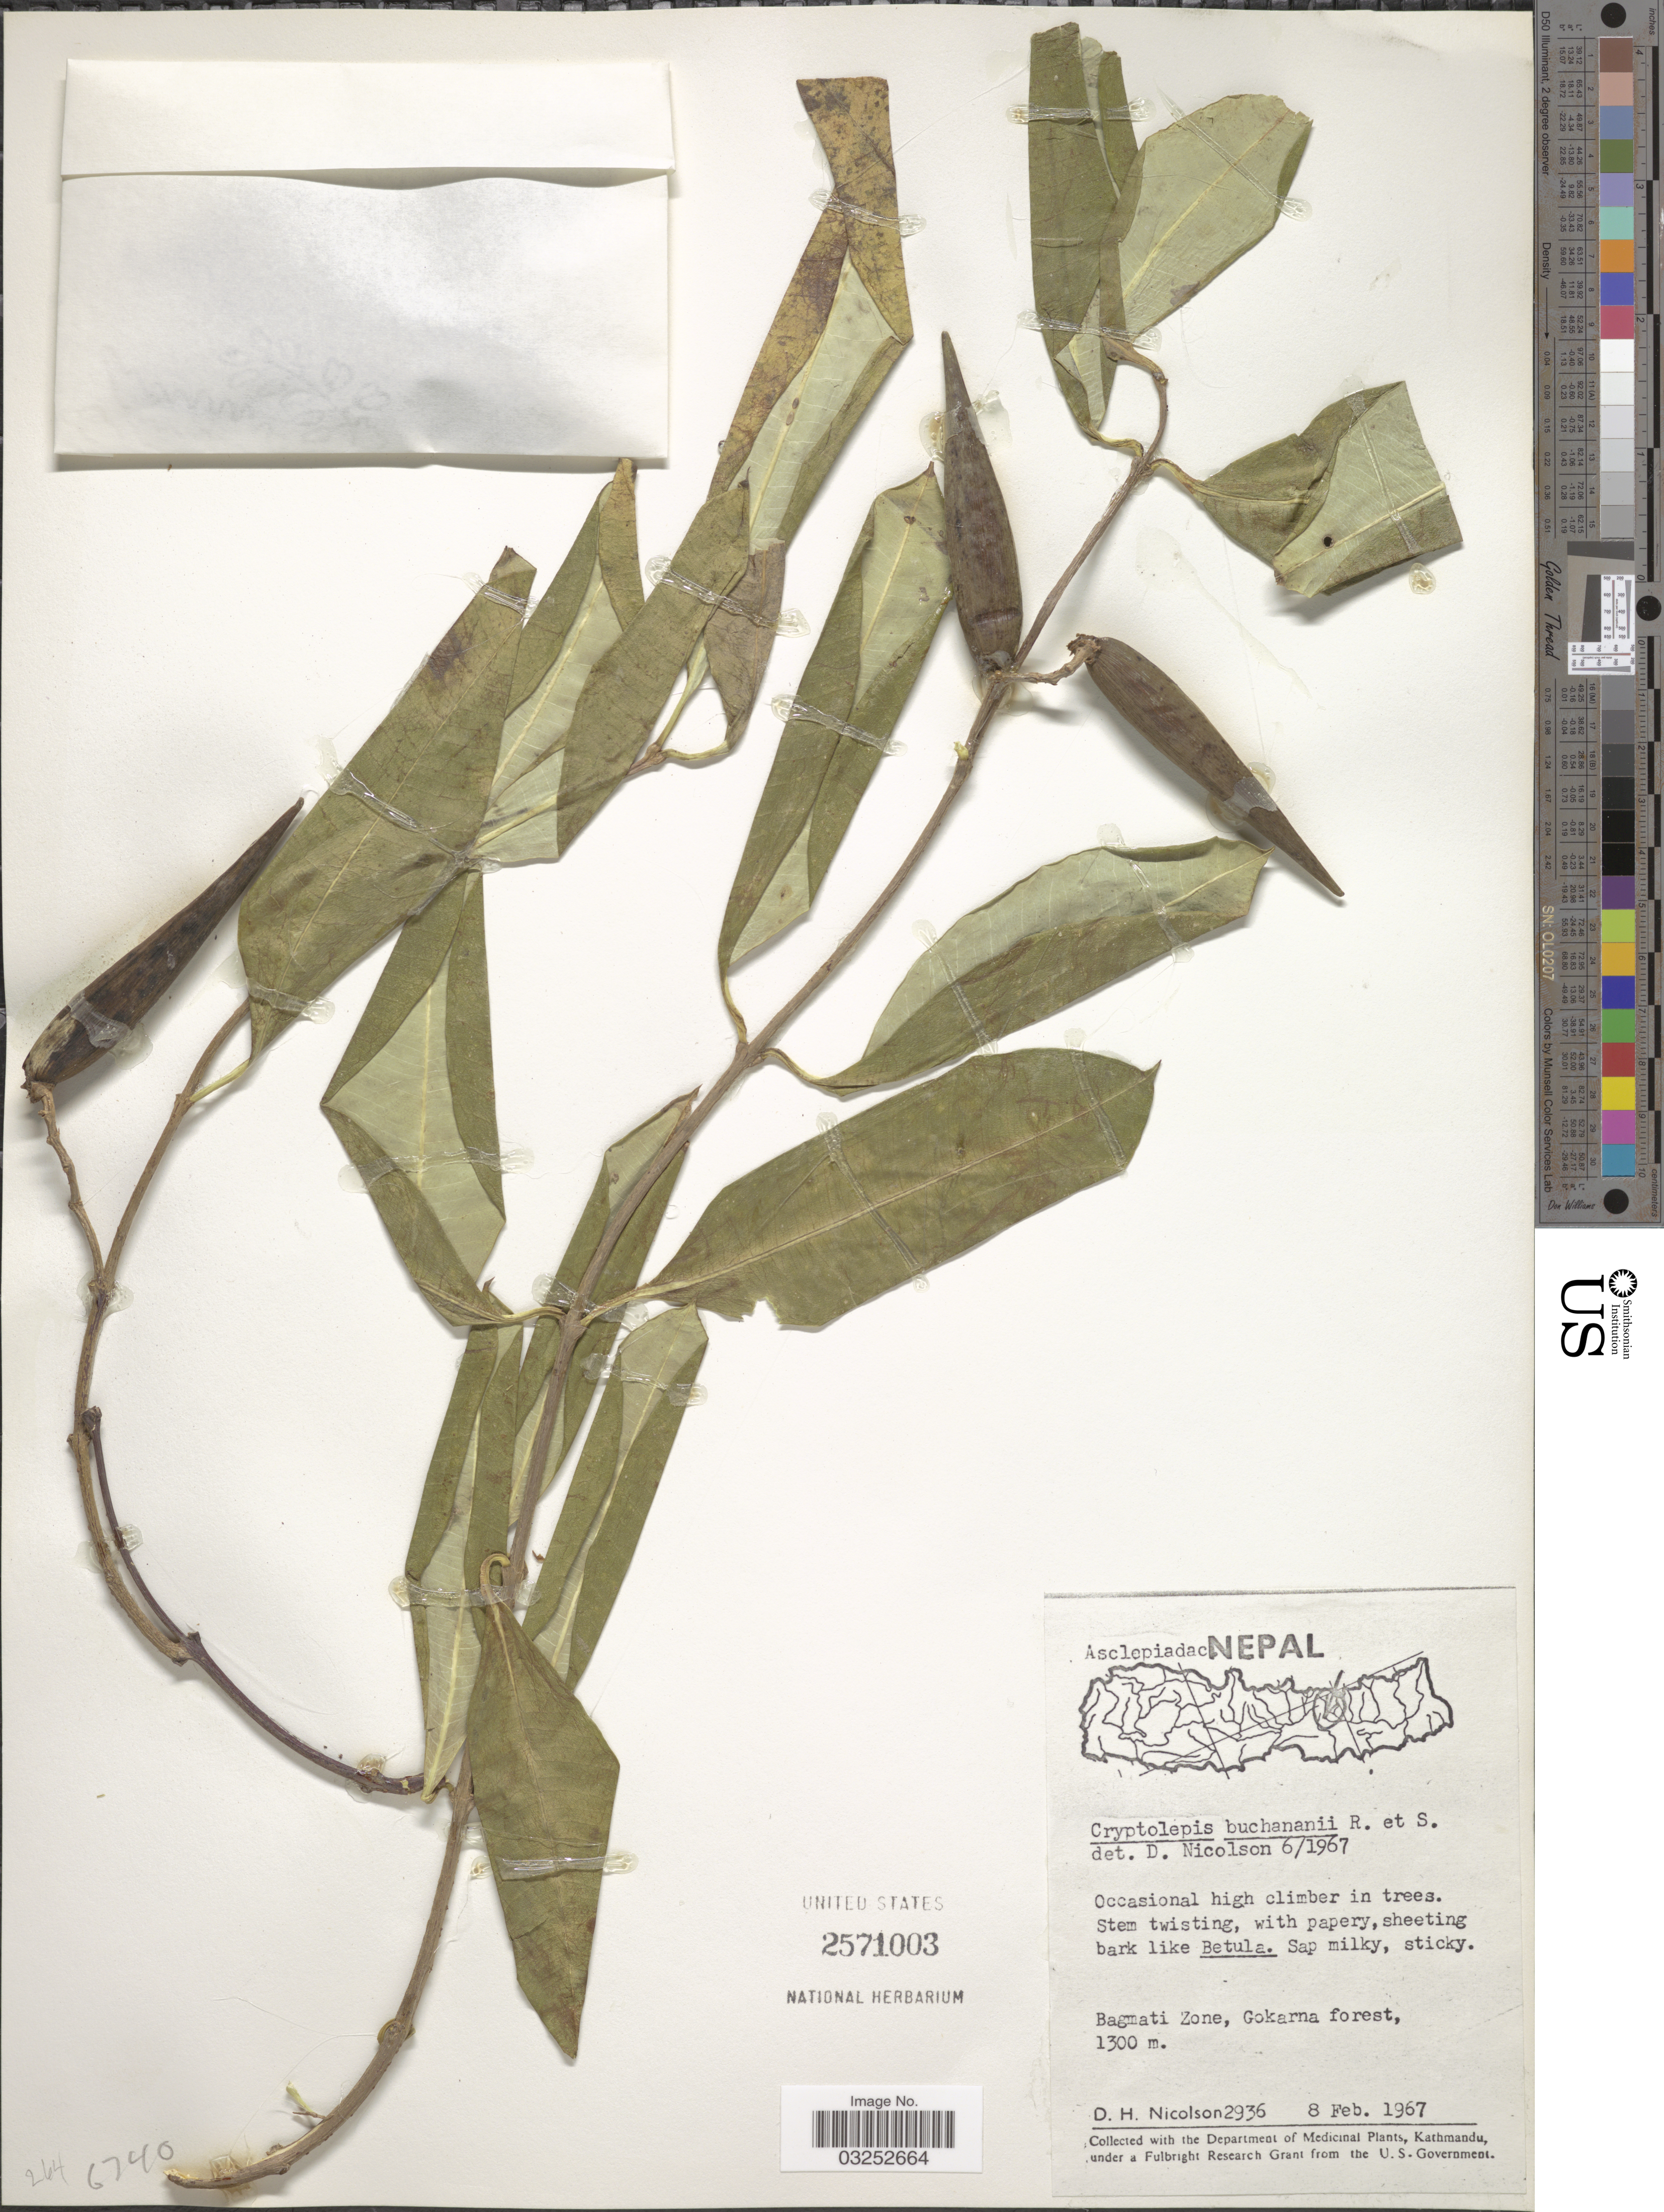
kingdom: Plantae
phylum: Tracheophyta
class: Magnoliopsida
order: Gentianales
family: Apocynaceae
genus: Cryptolepis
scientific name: Cryptolepis buchananii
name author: Roem. & Schult.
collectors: D. H. Nicolson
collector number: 2936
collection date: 1967-02-08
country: Nepal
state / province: Bagmati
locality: Bagmati Zone, Gokarna forest.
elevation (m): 1300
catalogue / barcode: US 2571003